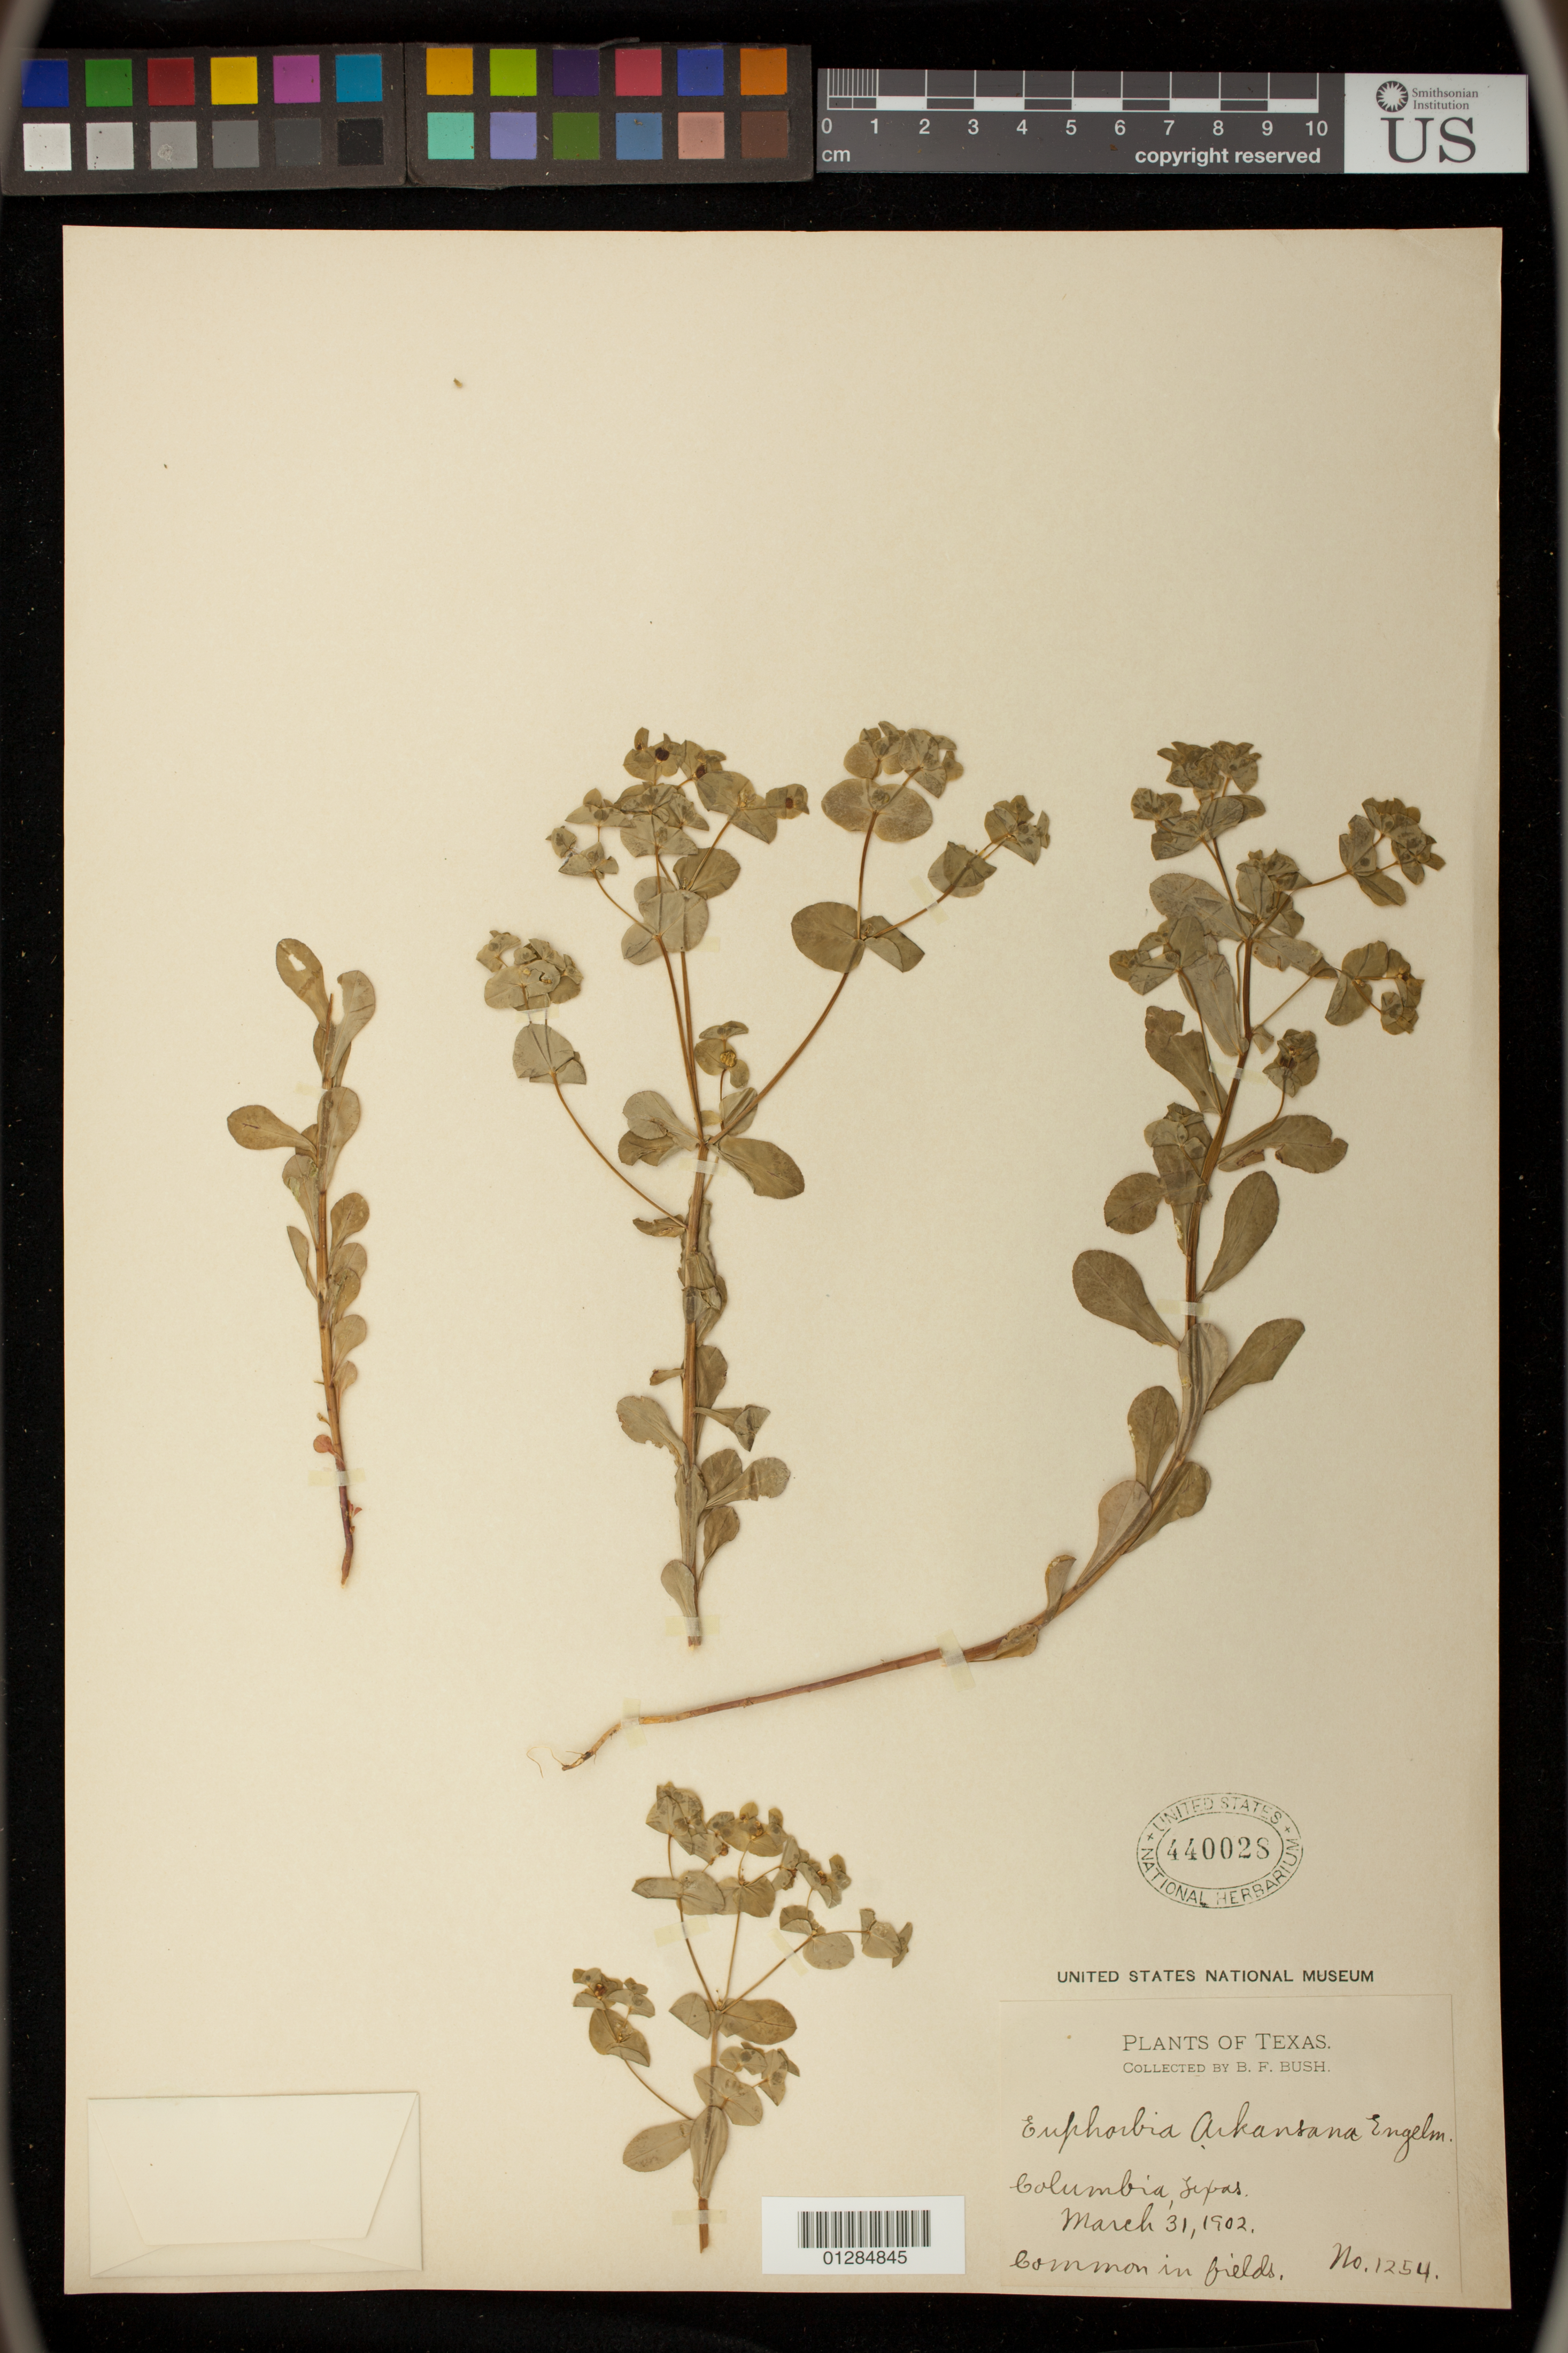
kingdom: Plantae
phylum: Tracheophyta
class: Magnoliopsida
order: Malpighiales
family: Euphorbiaceae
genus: Euphorbia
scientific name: Euphorbia spathulata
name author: Lam.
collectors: B. F. Bush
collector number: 1254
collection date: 1902-03-31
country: United States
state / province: Texas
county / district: Brazoria County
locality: Columbia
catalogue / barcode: US 440028